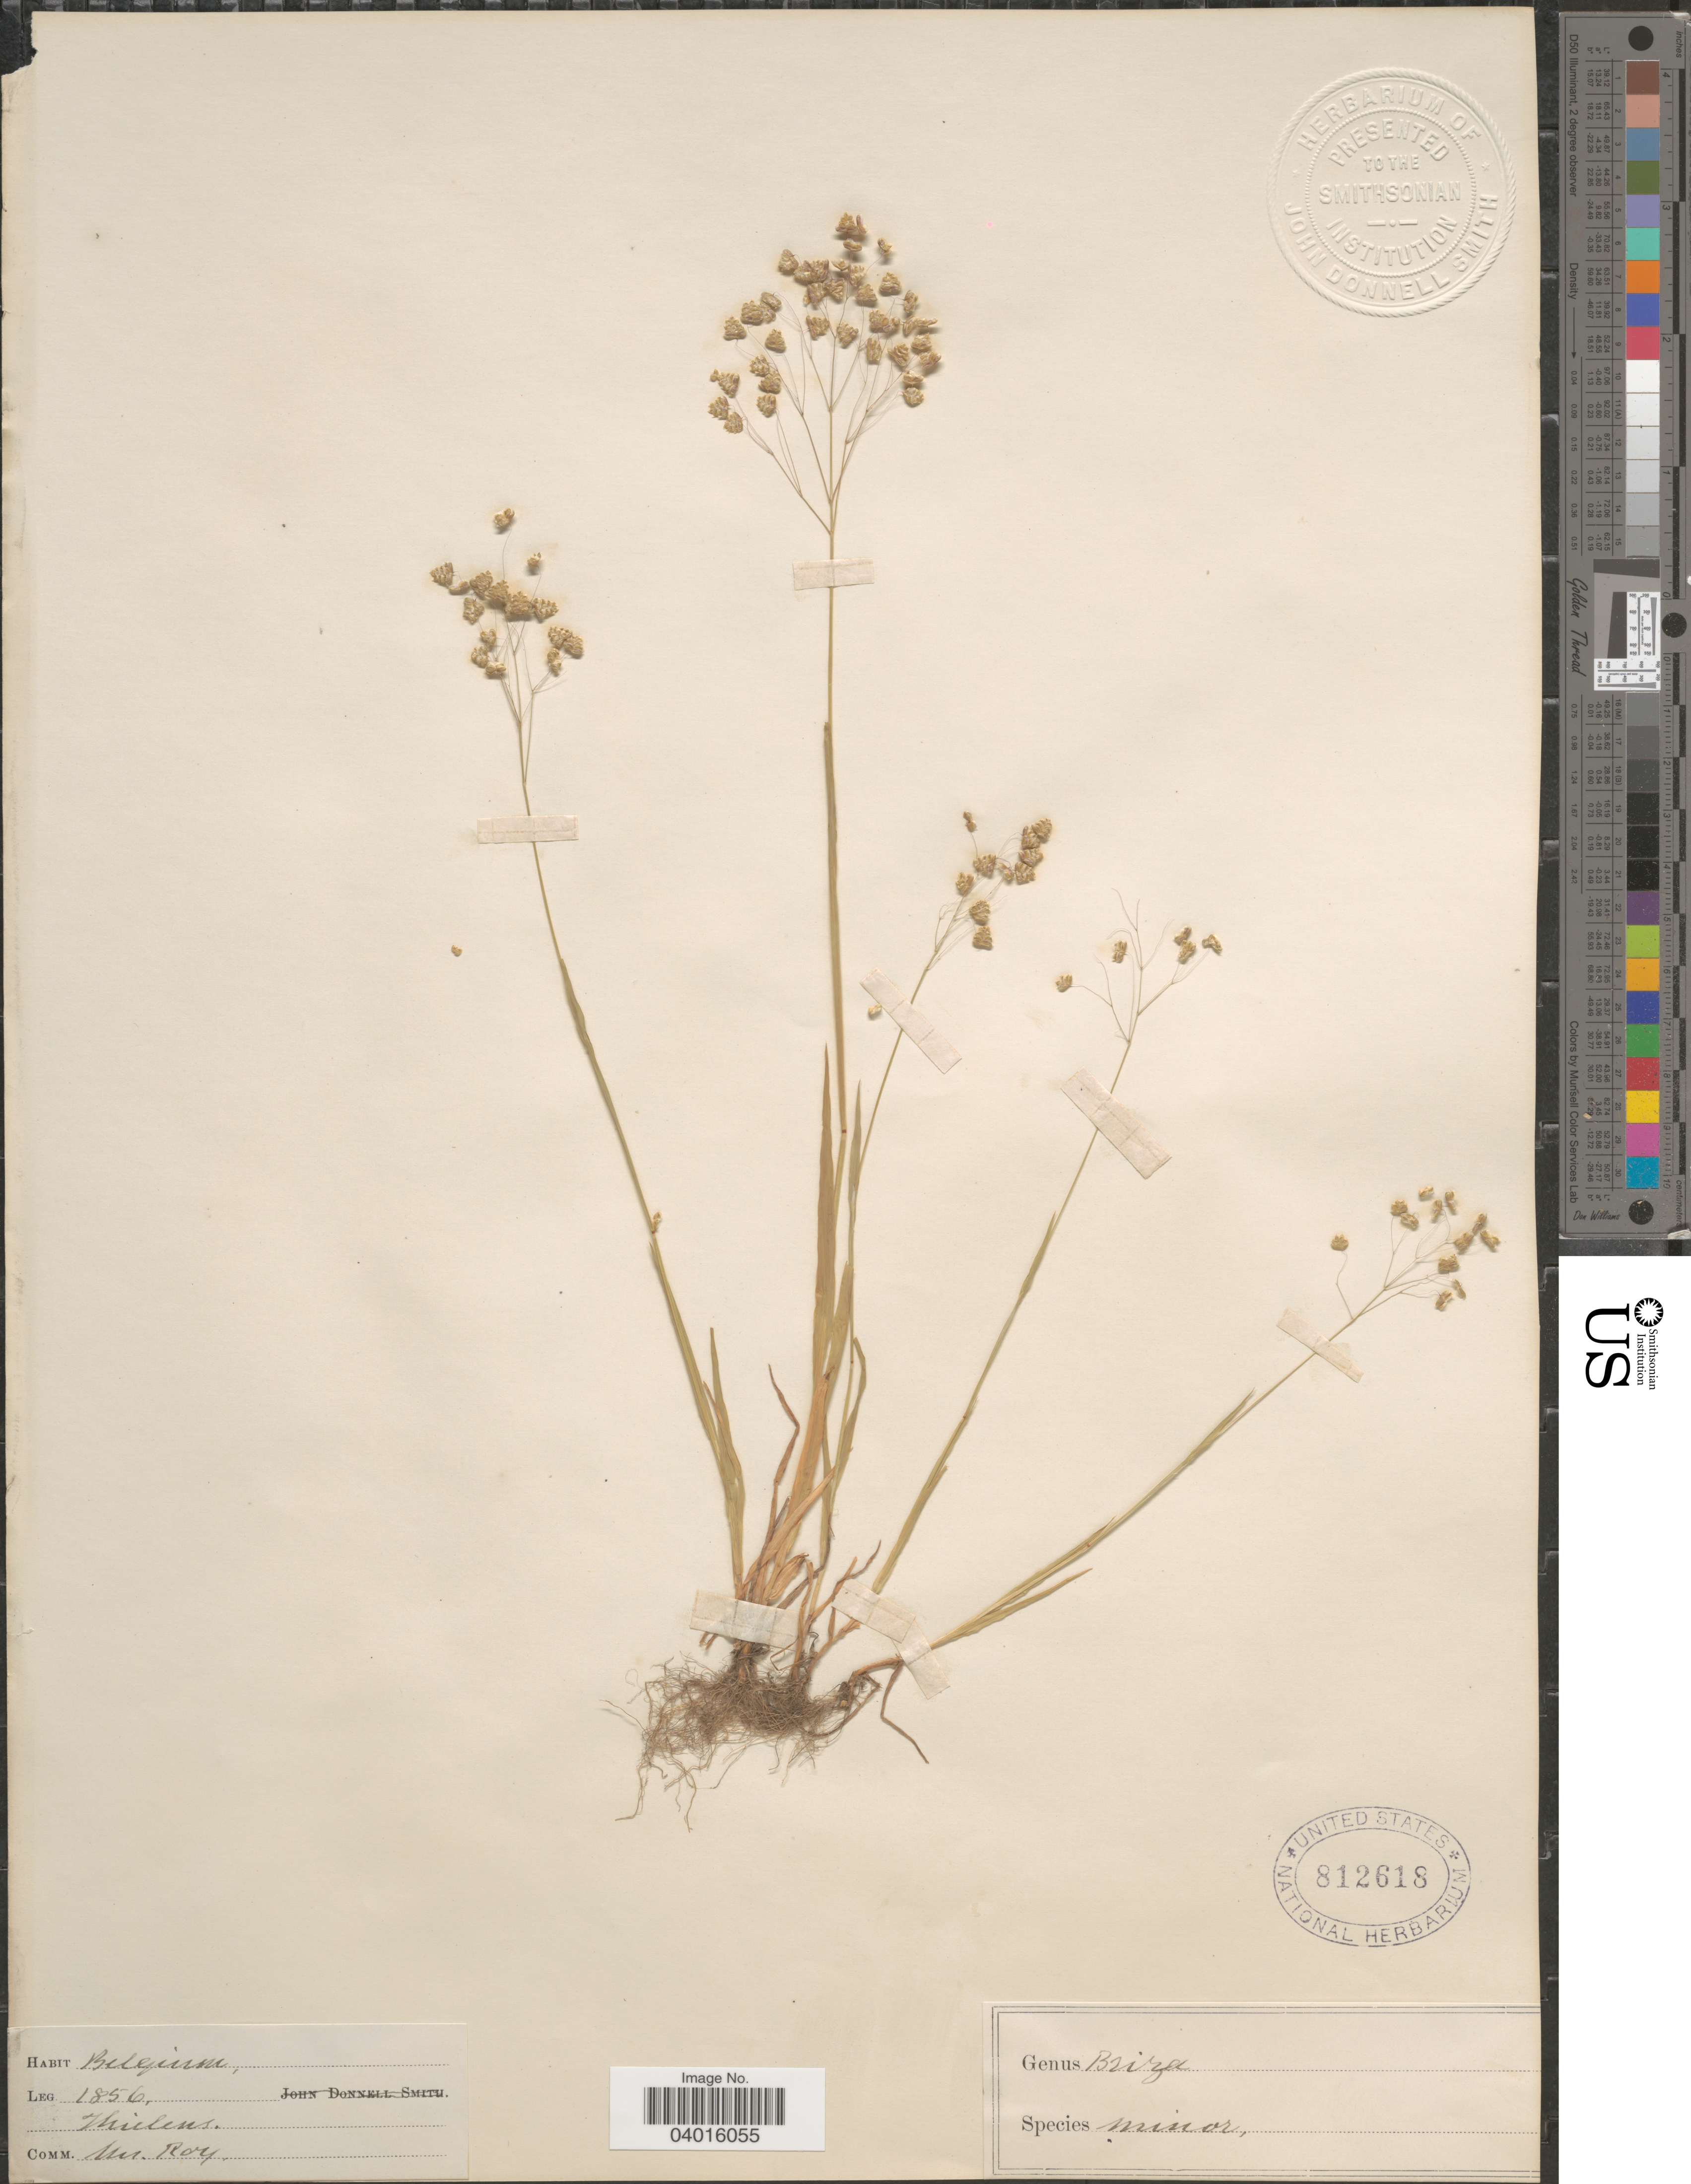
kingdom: Plantae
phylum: Tracheophyta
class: Liliopsida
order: Poales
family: Poaceae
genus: Briza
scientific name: Briza minor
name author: L.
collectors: Thielens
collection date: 1856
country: Belgium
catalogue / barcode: US 812618